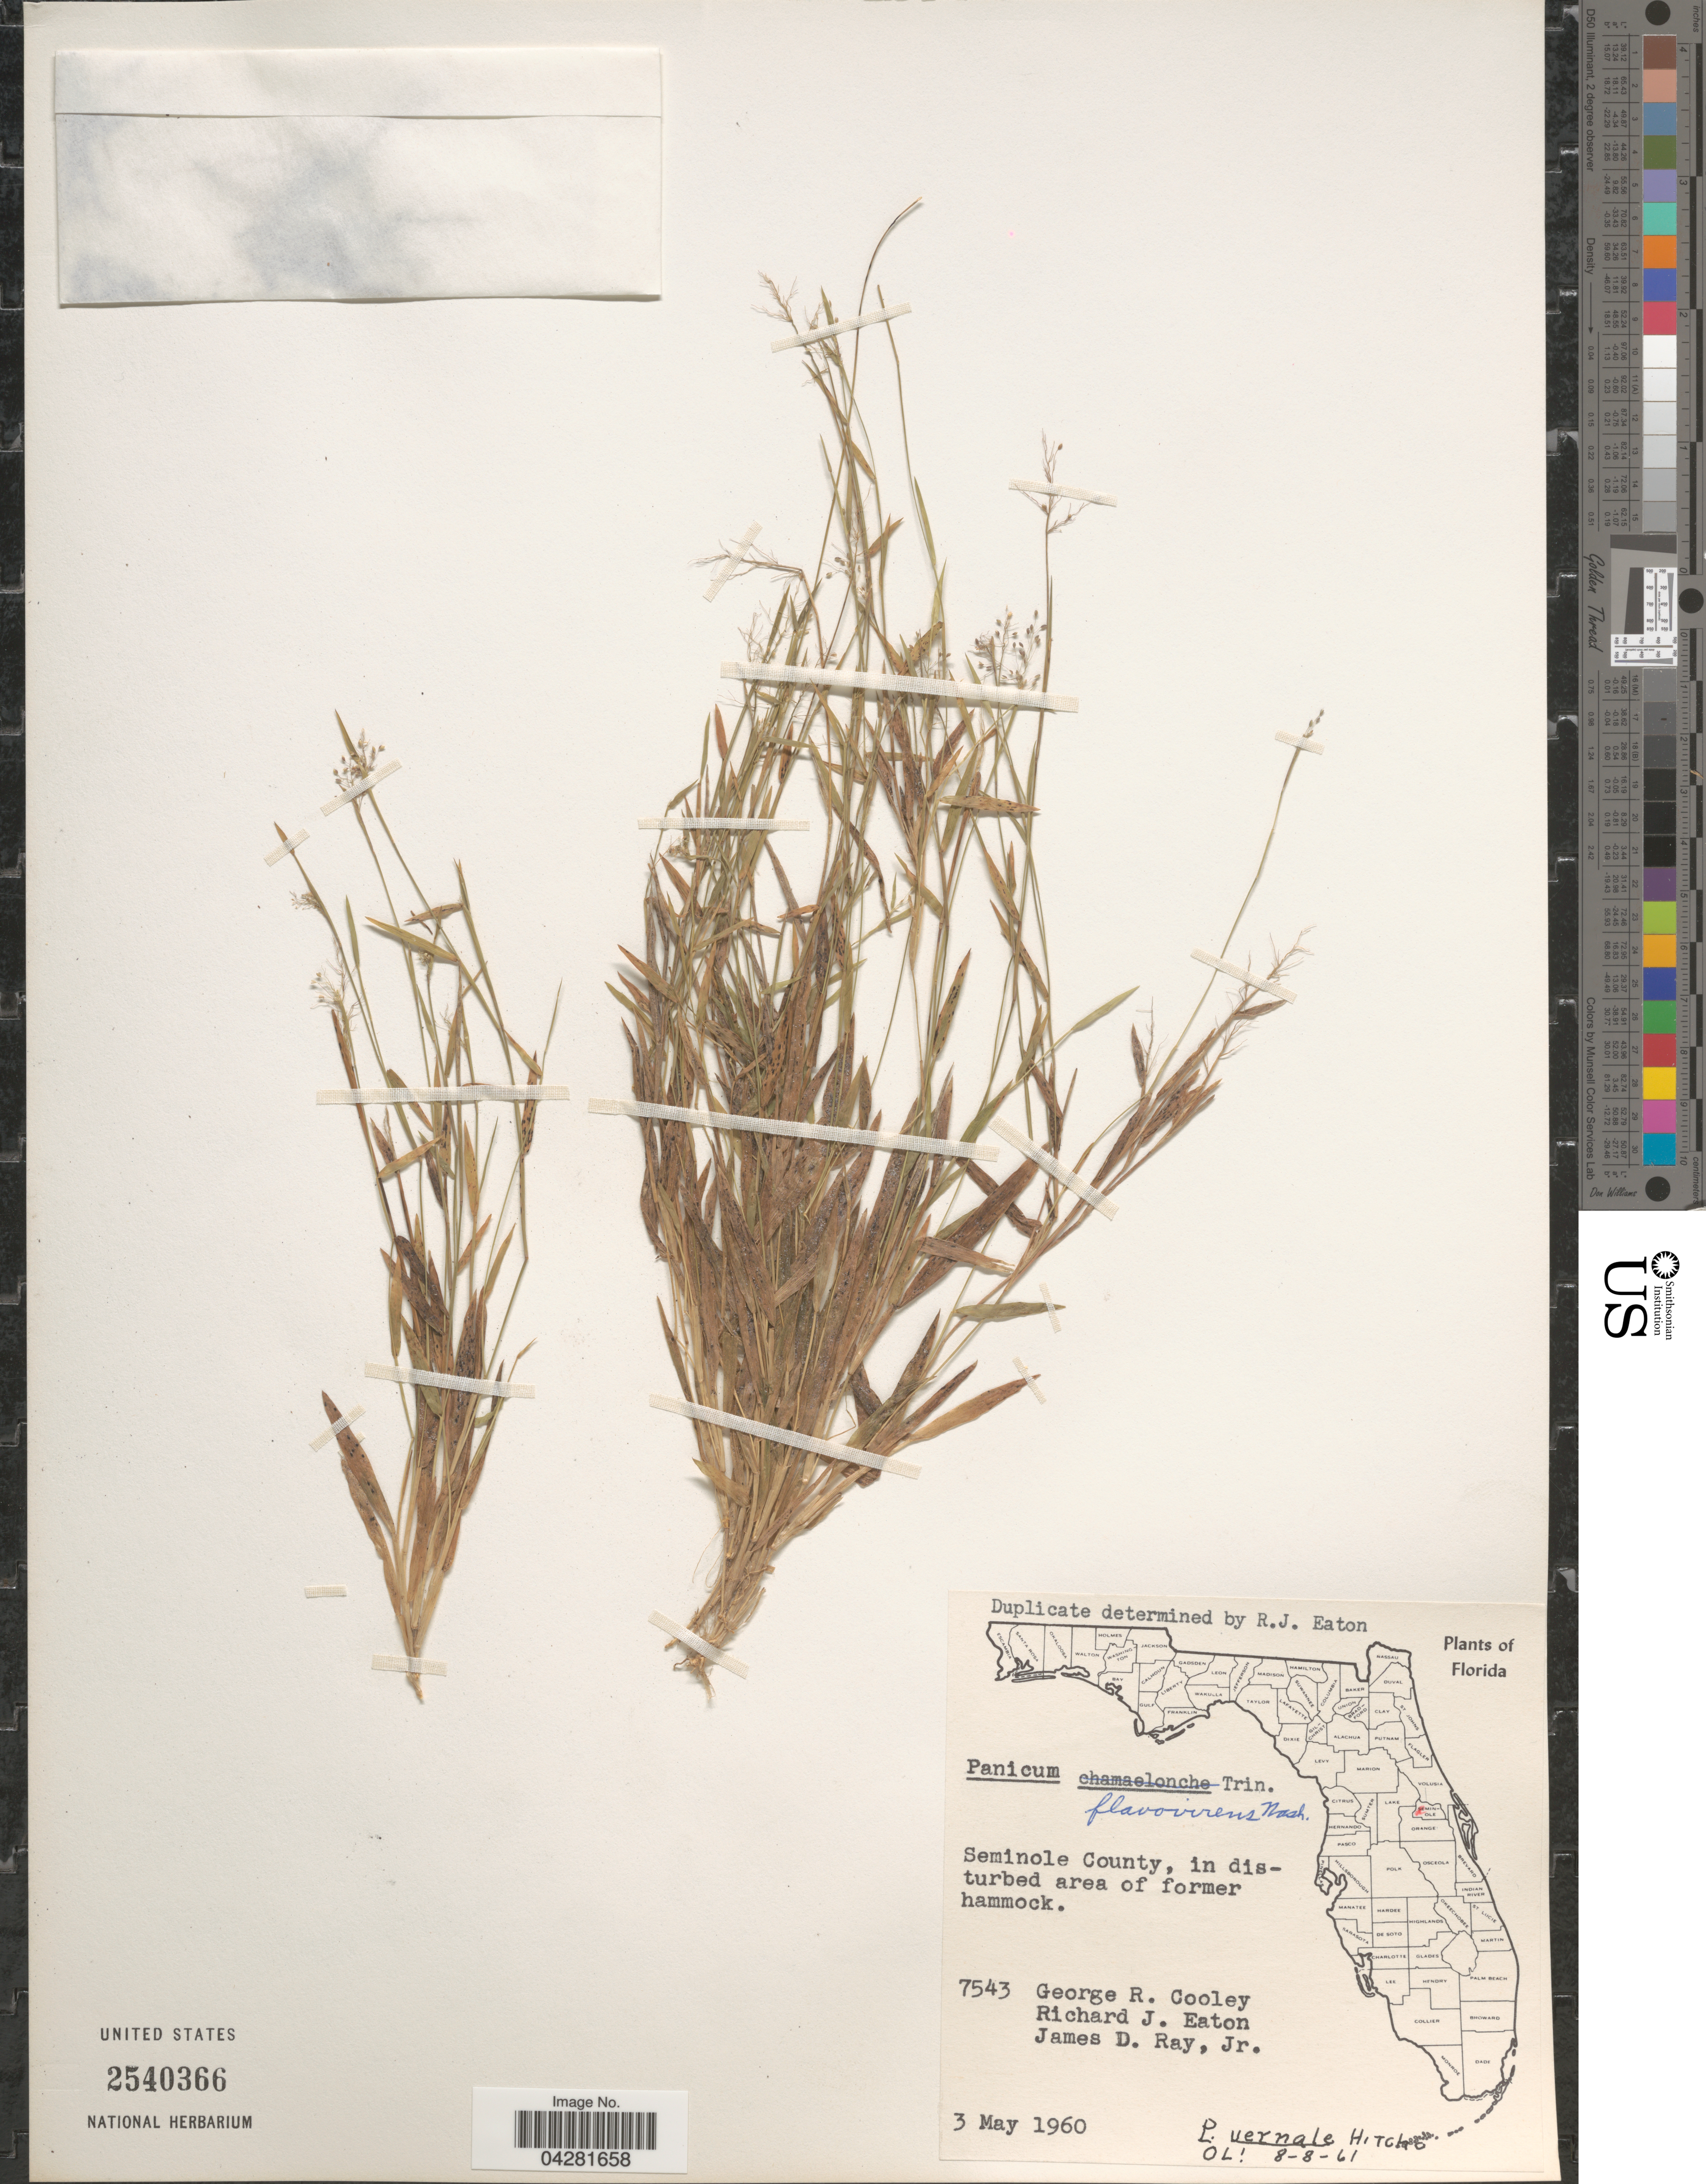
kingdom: Plantae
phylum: Tracheophyta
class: Liliopsida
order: Poales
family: Poaceae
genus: Dichanthelium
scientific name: Dichanthelium ensifolium var. ensifolium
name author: (Baldwin ex Elliot) Gould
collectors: G. R. Cooley, R. J. Eaton & J. D. Ray Jr.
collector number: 7543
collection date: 1960-05-03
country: United States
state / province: Florida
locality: Seminole County, in disturbed area of former hammock.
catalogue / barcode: US 2540366